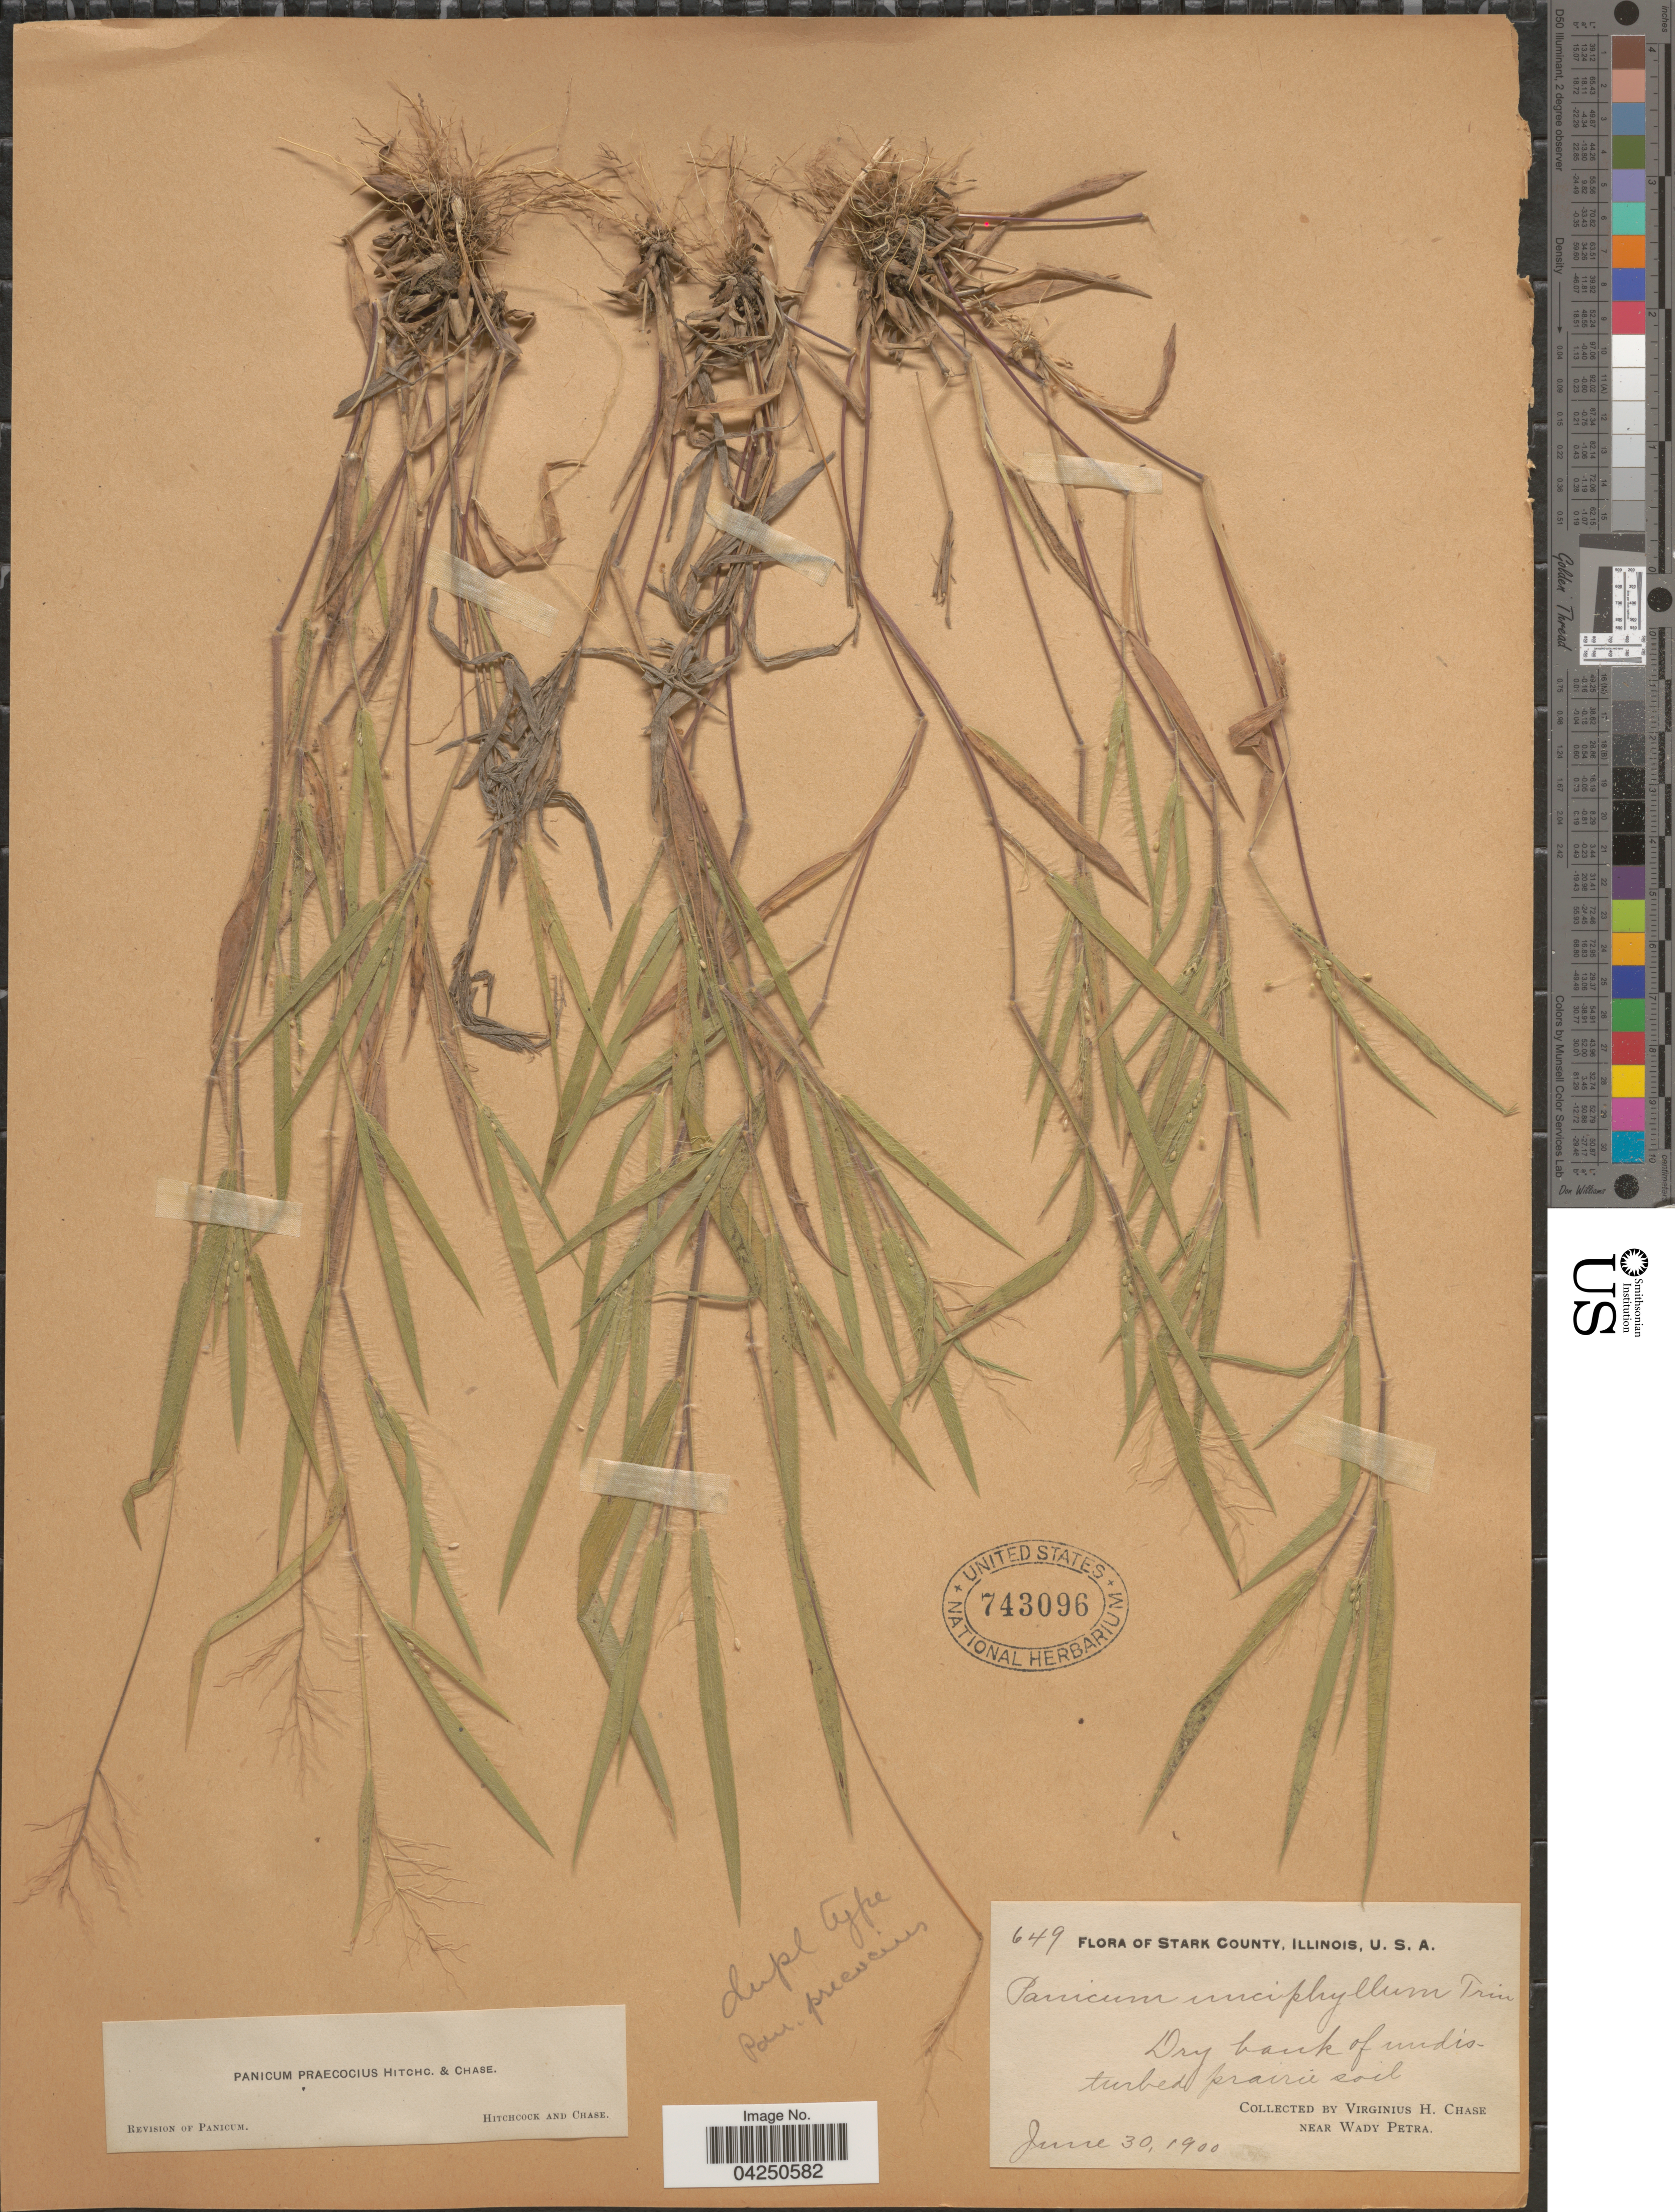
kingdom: Plantae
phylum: Tracheophyta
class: Liliopsida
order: Poales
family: Poaceae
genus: Dichanthelium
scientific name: Dichanthelium acuminatum var. acuminatum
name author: (Sw.) Gould & C.A. Clark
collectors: V. H. Chase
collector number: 649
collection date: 1900-06-30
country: United States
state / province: Illinois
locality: Stark County. Dry bank of undisturbed prairie soil. Near Wady Petra.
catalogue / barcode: US 743096